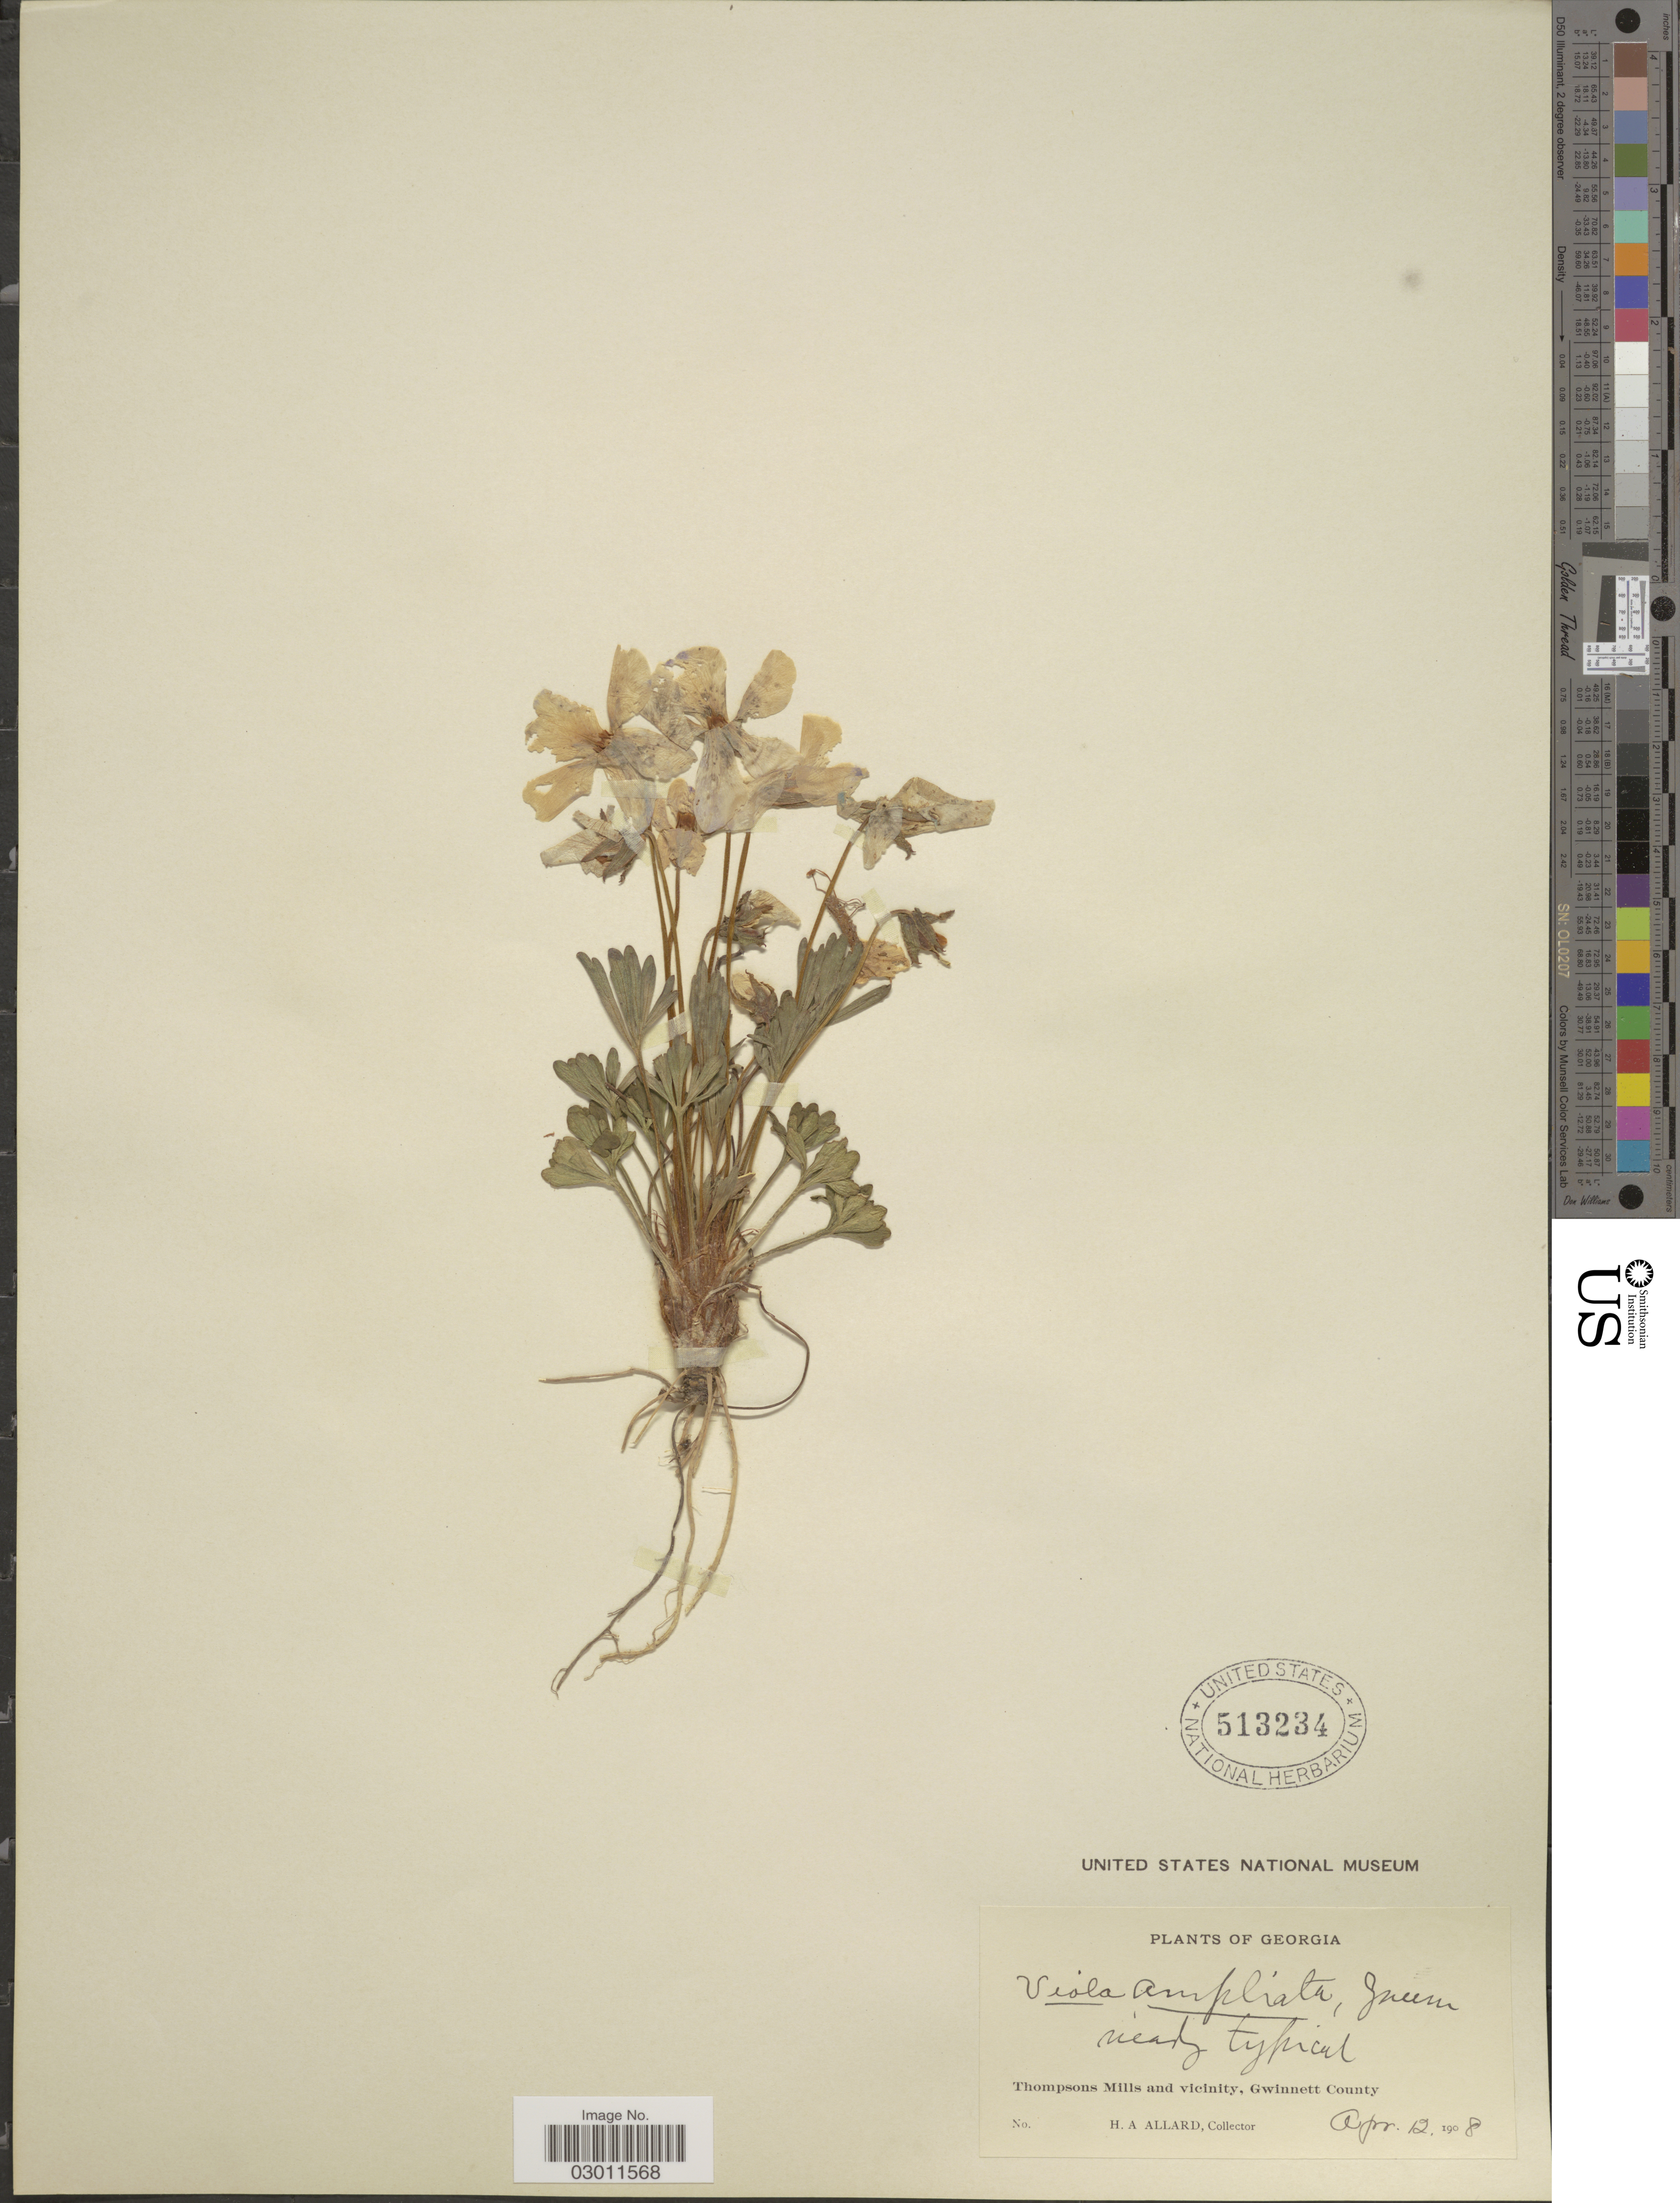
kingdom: Plantae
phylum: Tracheophyta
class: Magnoliopsida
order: Malpighiales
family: Violaceae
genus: Viola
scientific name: Viola ampliata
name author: Greene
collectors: H. A. Allard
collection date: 1908-04-12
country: United States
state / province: Georgia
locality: Thompsons Mills and vicinity, Gwinnett County.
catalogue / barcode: US 513234